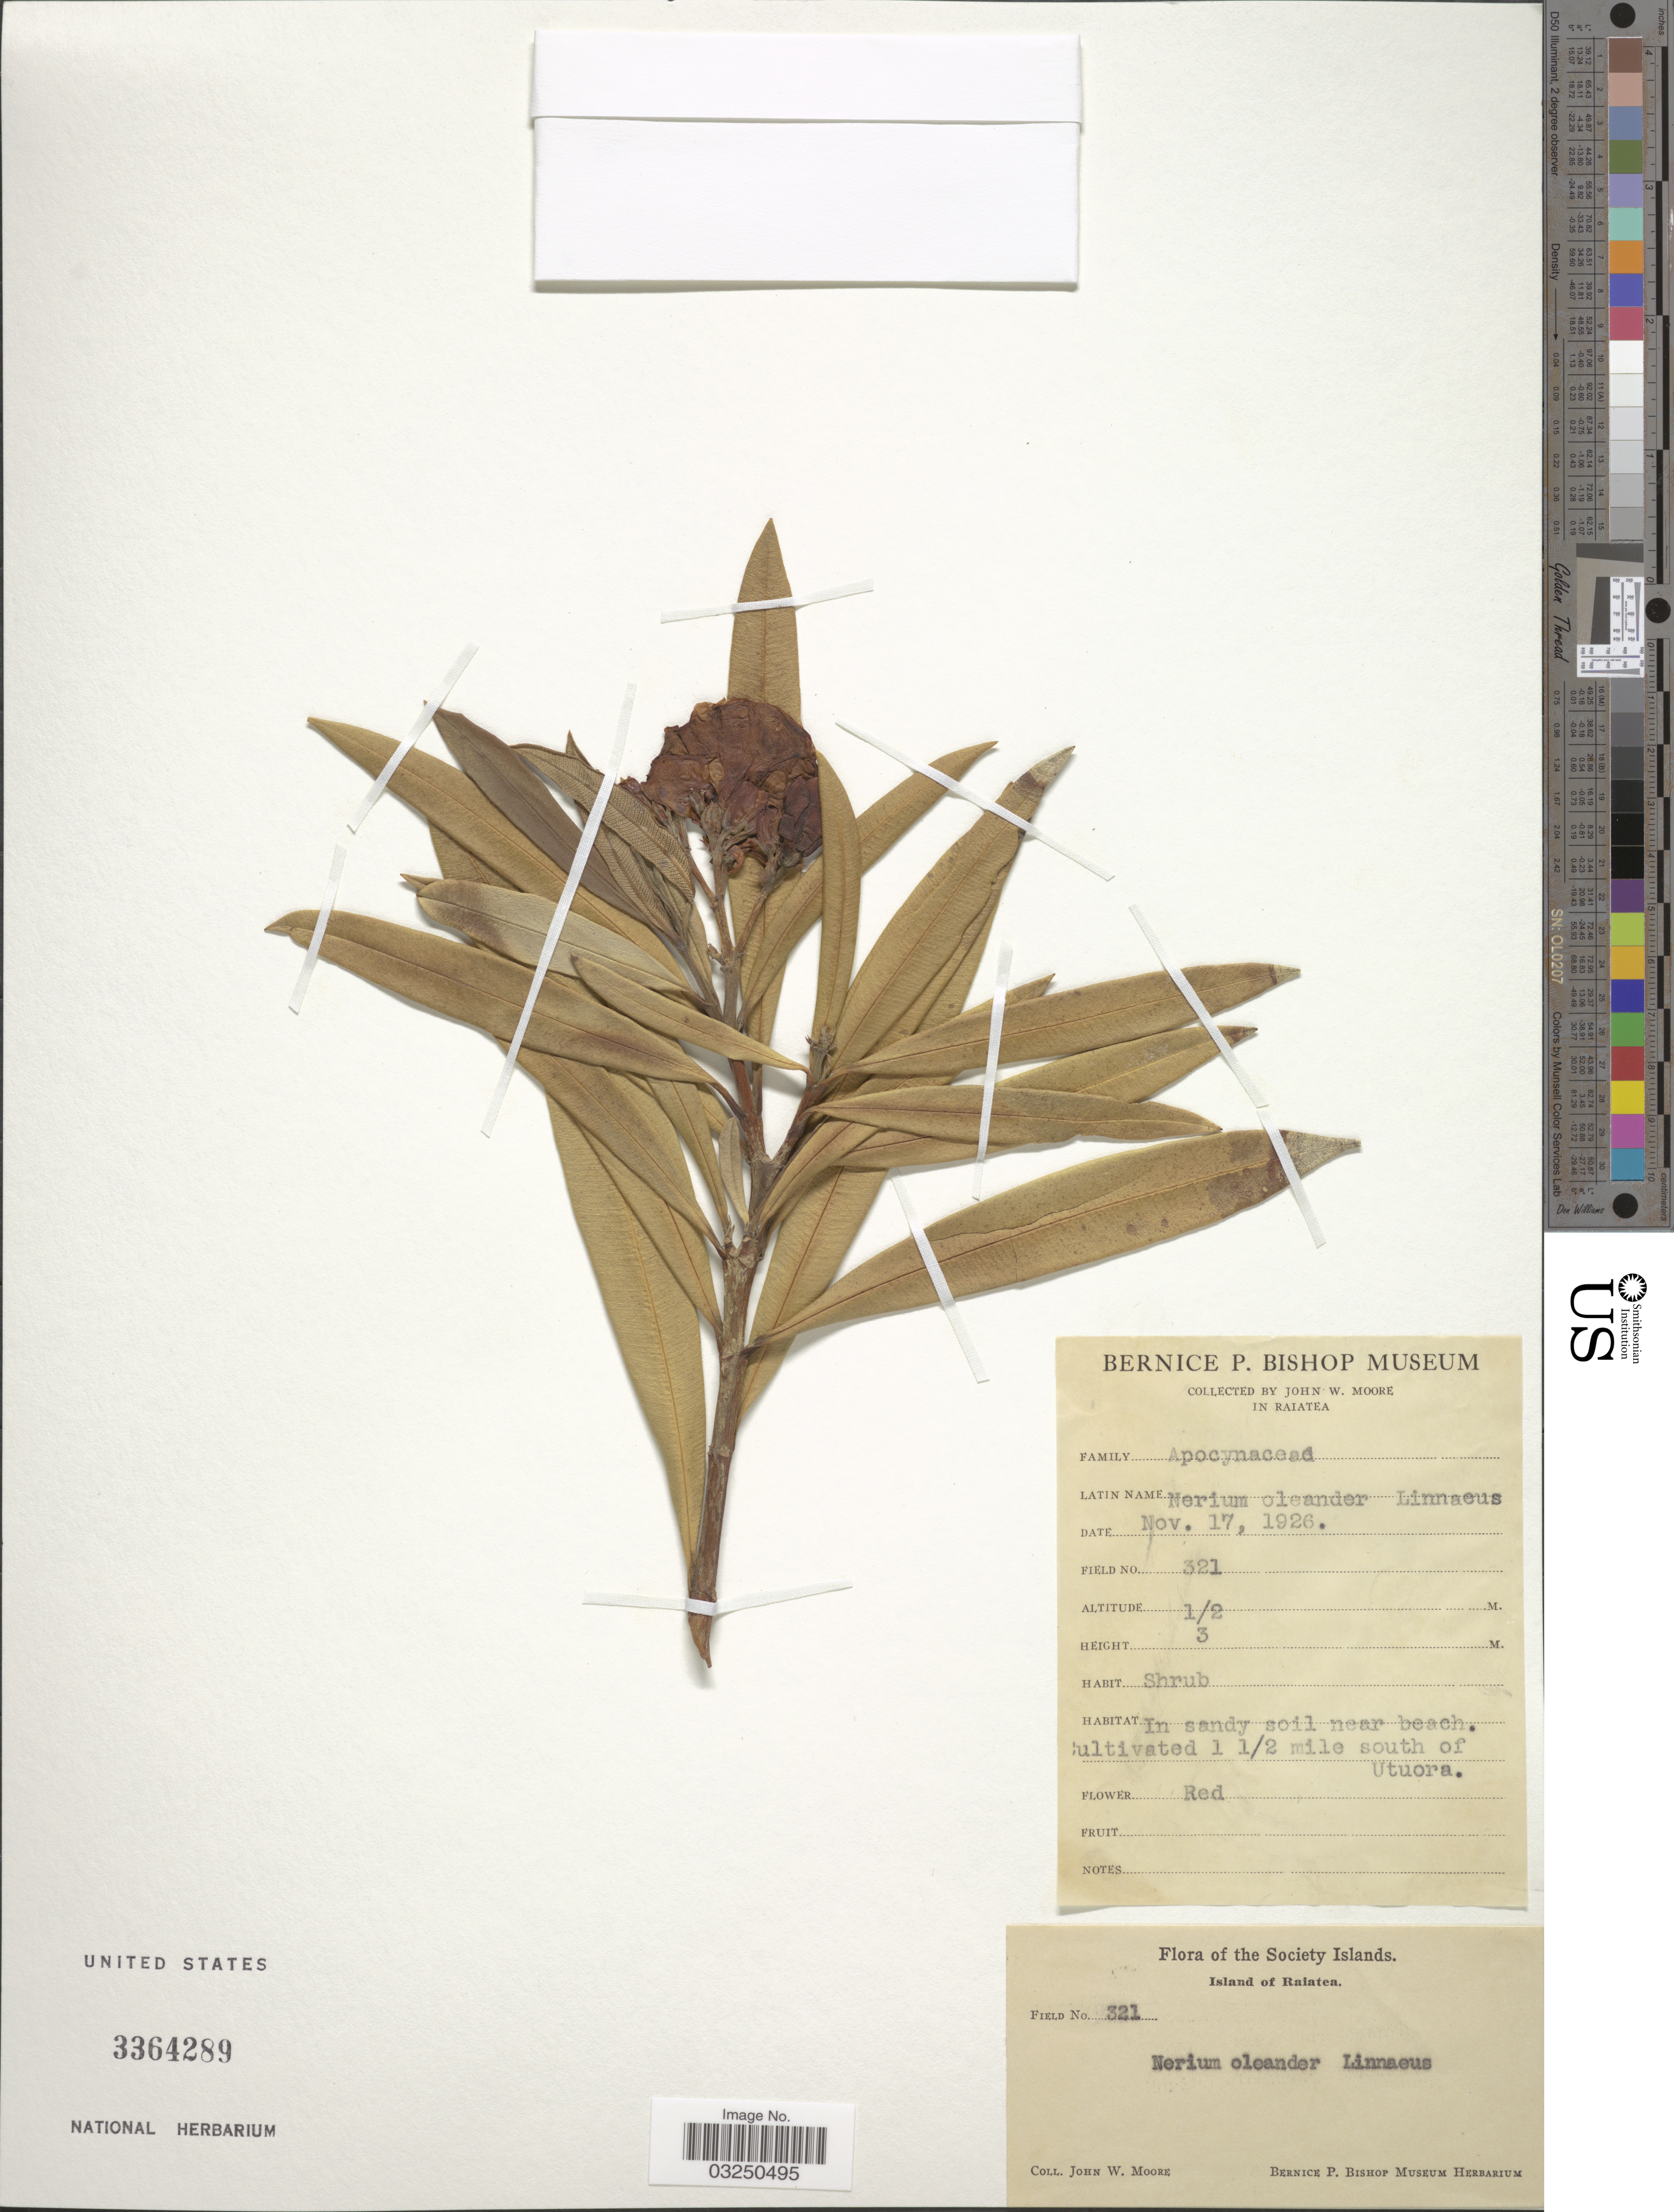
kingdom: Plantae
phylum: Tracheophyta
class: Magnoliopsida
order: Gentianales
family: Apocynaceae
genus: Nerium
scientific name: Nerium oleander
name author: L.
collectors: J. Moore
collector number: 321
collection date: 1926-11-17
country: French Polynesia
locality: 1½ mile south of Utuora. The Society Islands. Island of Raiatea.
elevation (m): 0.5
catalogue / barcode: US 3364289